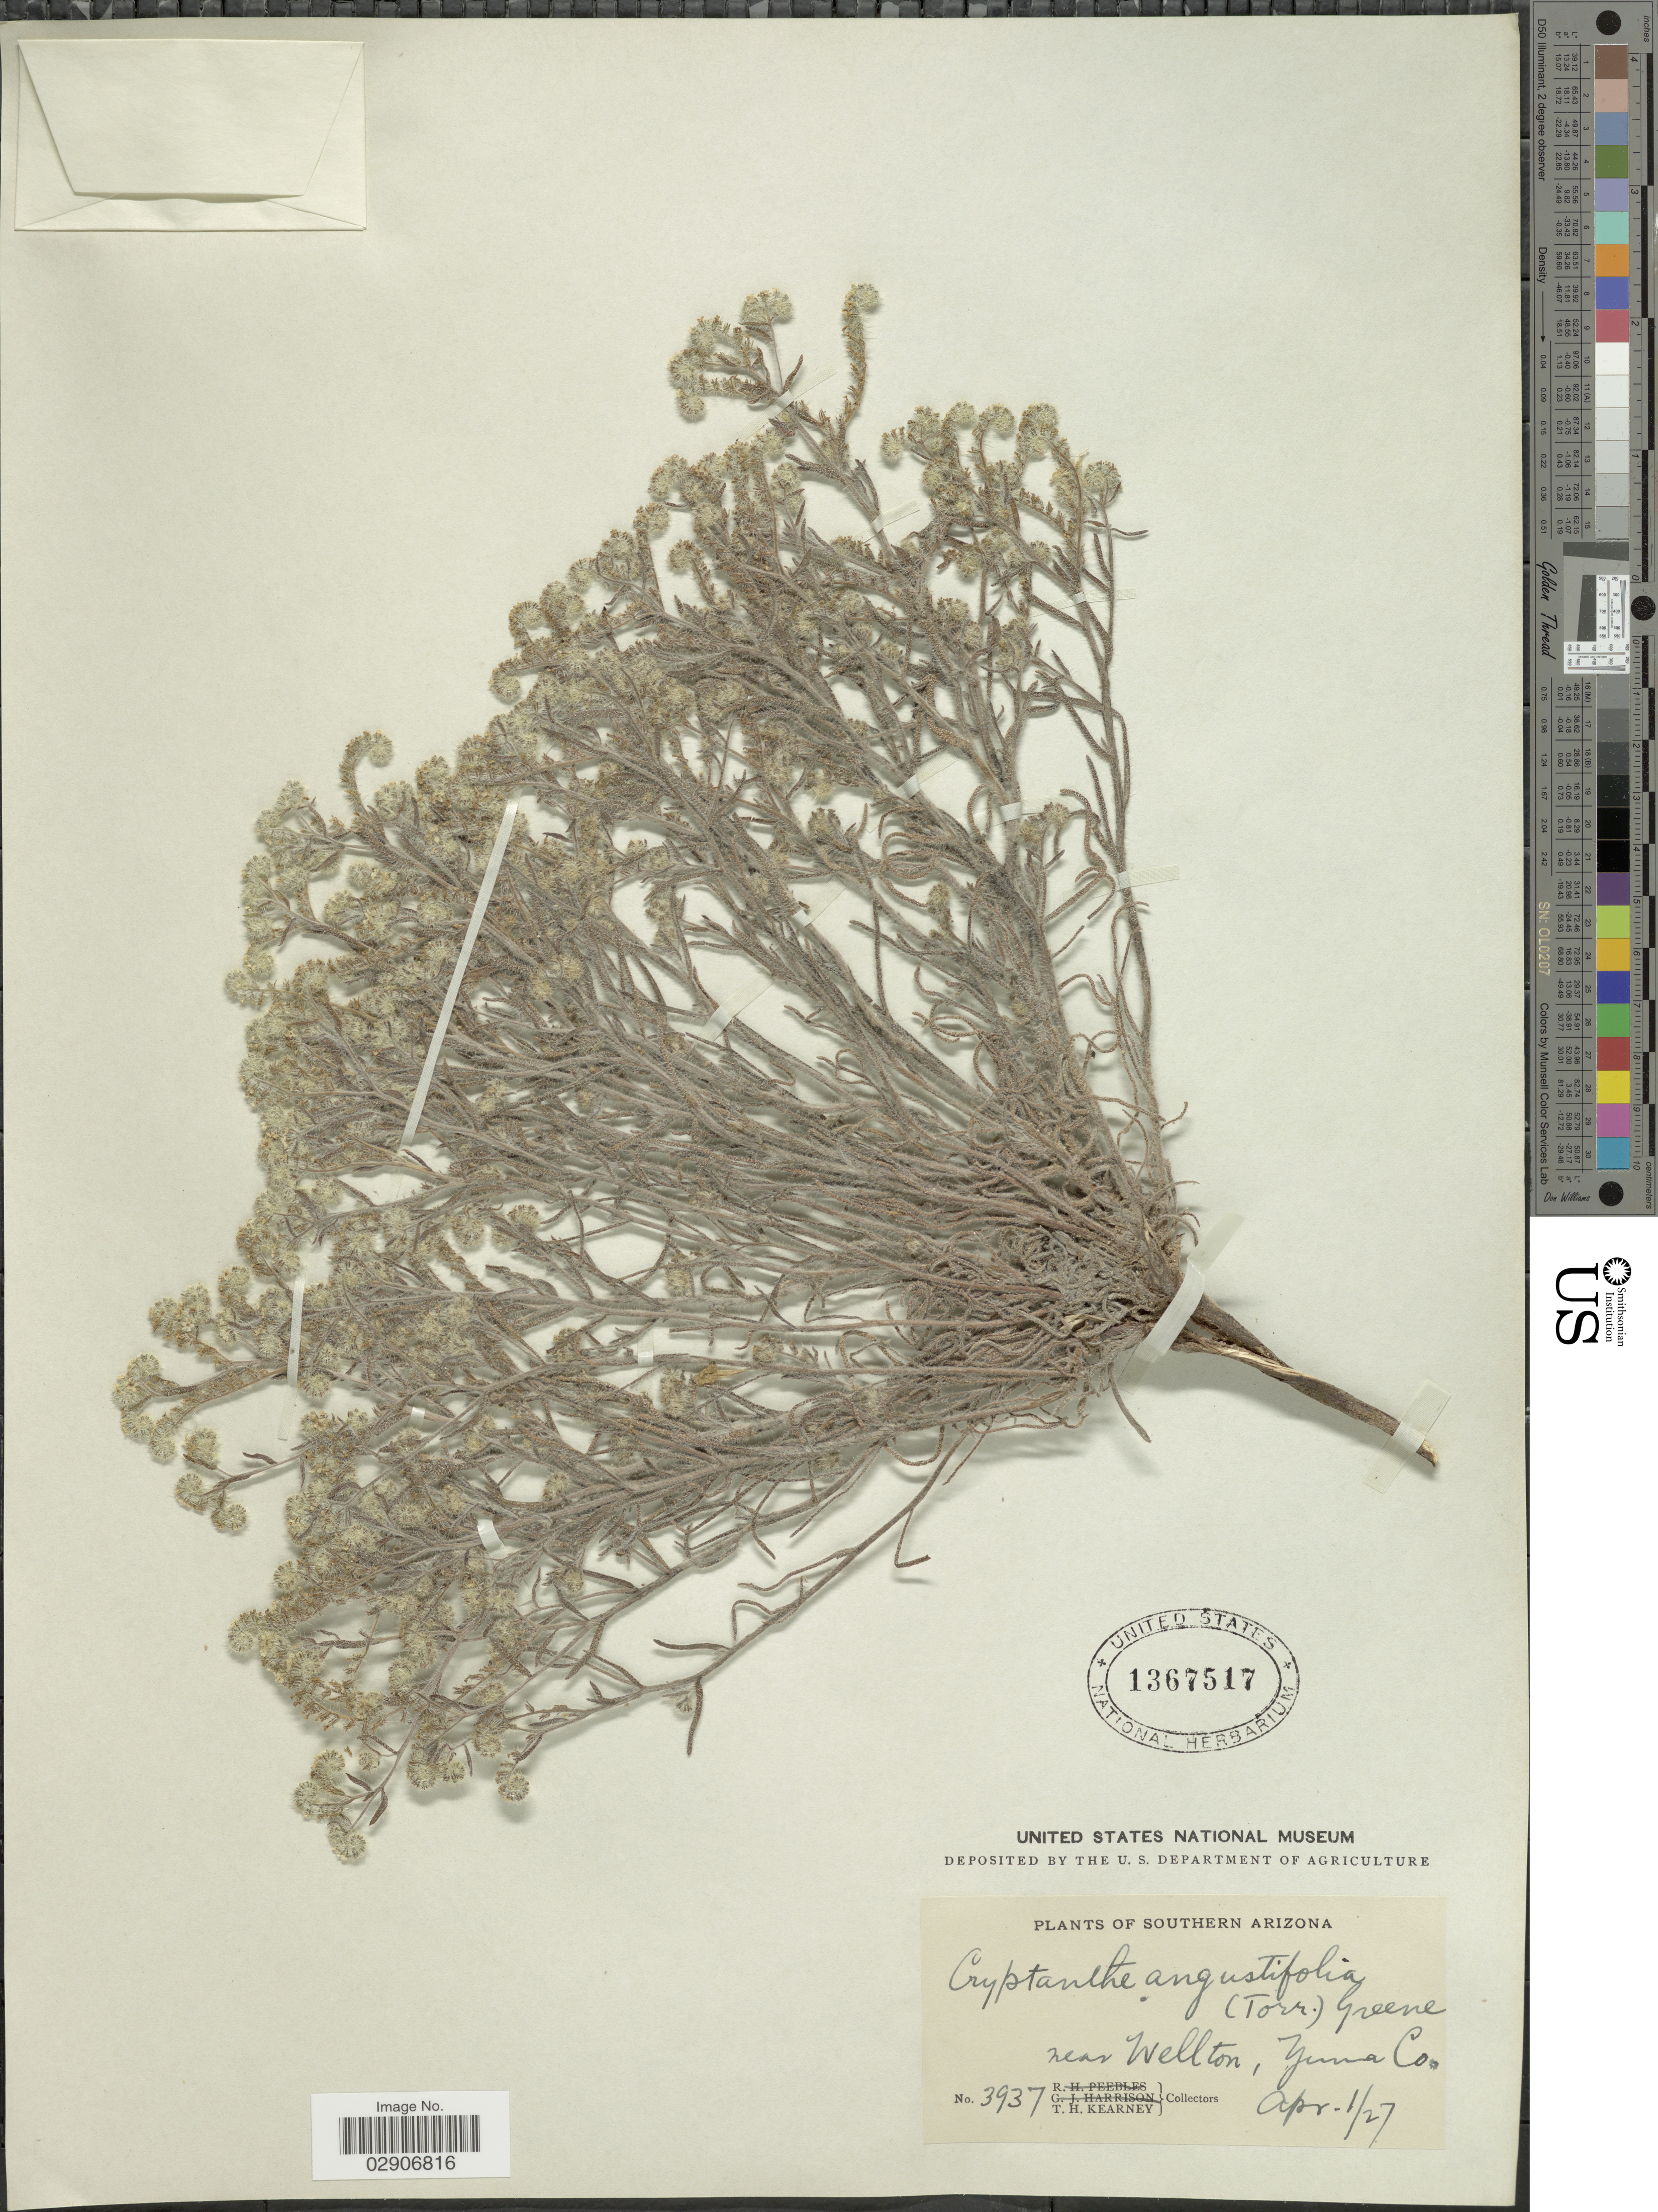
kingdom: Plantae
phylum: Tracheophyta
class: Magnoliopsida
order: Boraginales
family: Boraginaceae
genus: Cryptantha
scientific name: Cryptantha angustifolia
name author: (Torr.) Greene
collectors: T. H. Kearney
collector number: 3937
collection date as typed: Transcribed d/m/y: 1/4/27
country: United States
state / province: Arizona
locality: Southern Arizona. Near Wellton, Yuma Co.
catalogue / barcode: US 1367517